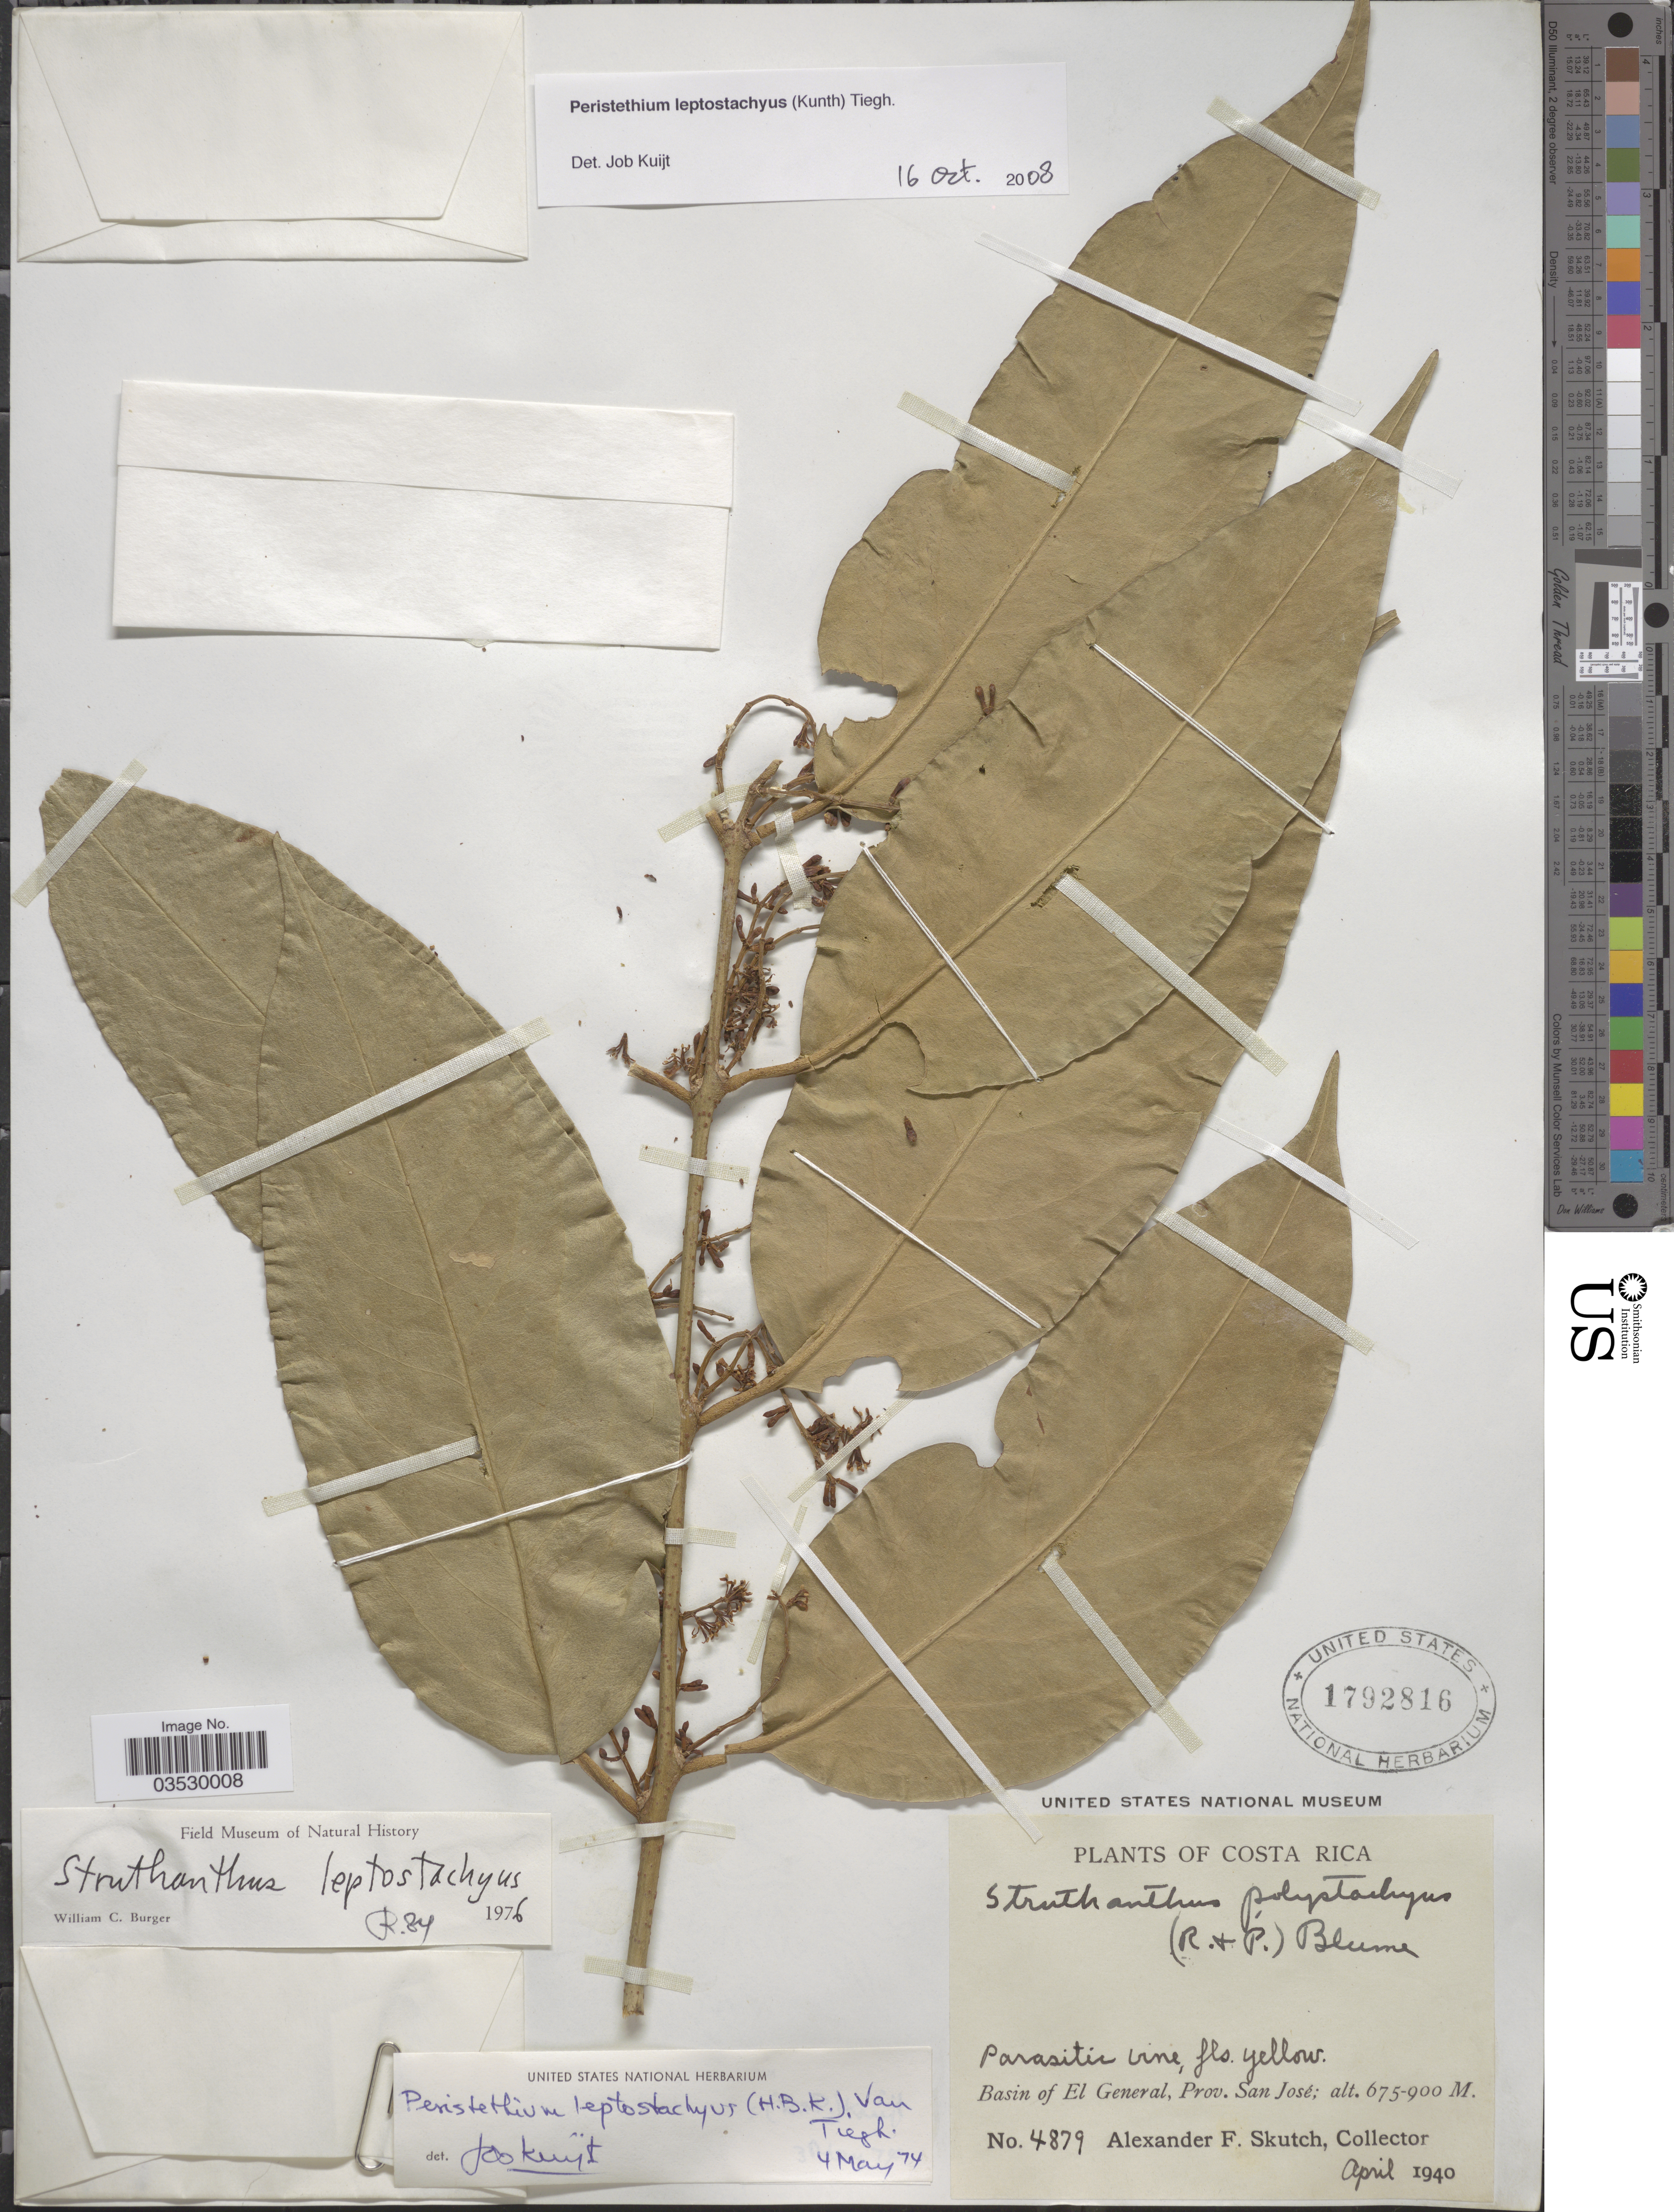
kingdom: Plantae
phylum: Tracheophyta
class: Magnoliopsida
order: Santalales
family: Loranthaceae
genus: Struthanthus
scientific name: Struthanthus leptostachyus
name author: Kunth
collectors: A. F. Skutch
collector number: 4879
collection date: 1940-04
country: Costa Rica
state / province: San José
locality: Basin of El General.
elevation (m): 675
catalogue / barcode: US 1792816